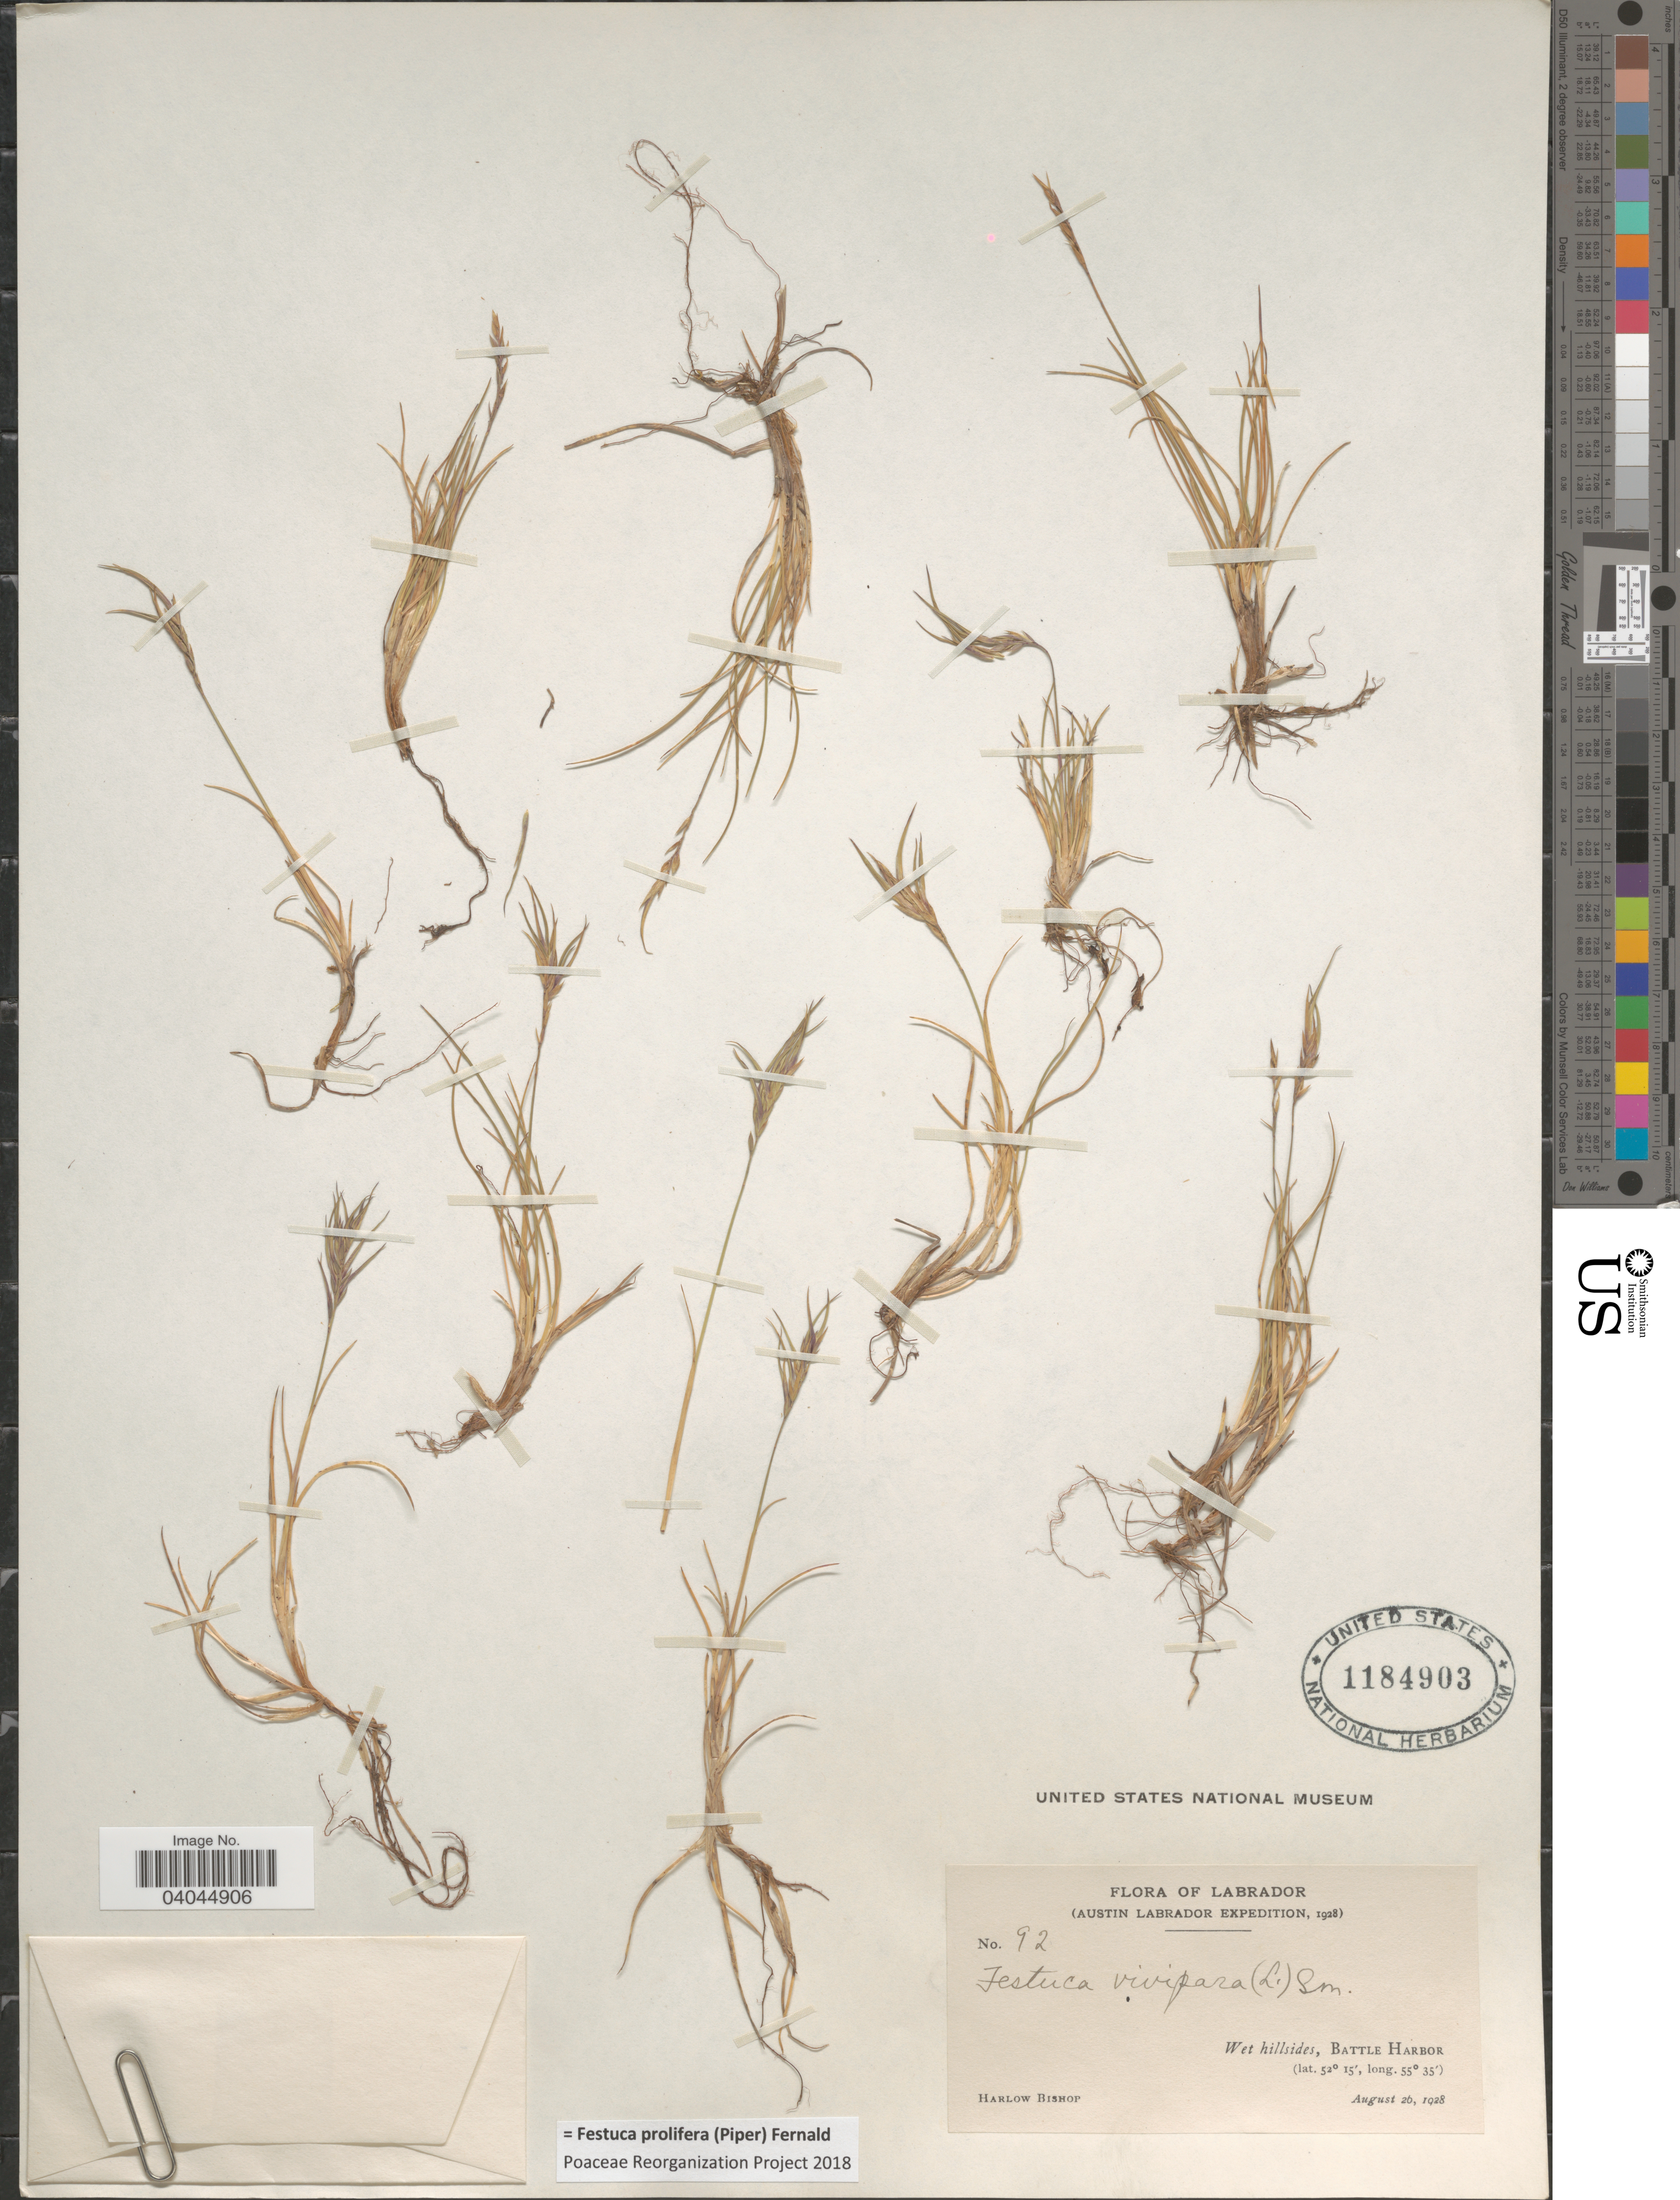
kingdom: Plantae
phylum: Tracheophyta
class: Liliopsida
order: Poales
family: Poaceae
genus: Festuca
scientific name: Festuca prolifera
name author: (Piper) Fernald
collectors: H. Bishop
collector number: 92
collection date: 1928-08-26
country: Canada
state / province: Newfoundland and Labrador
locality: Labrador. Wet hillsides, Battle Harbor.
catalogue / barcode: US 1184903